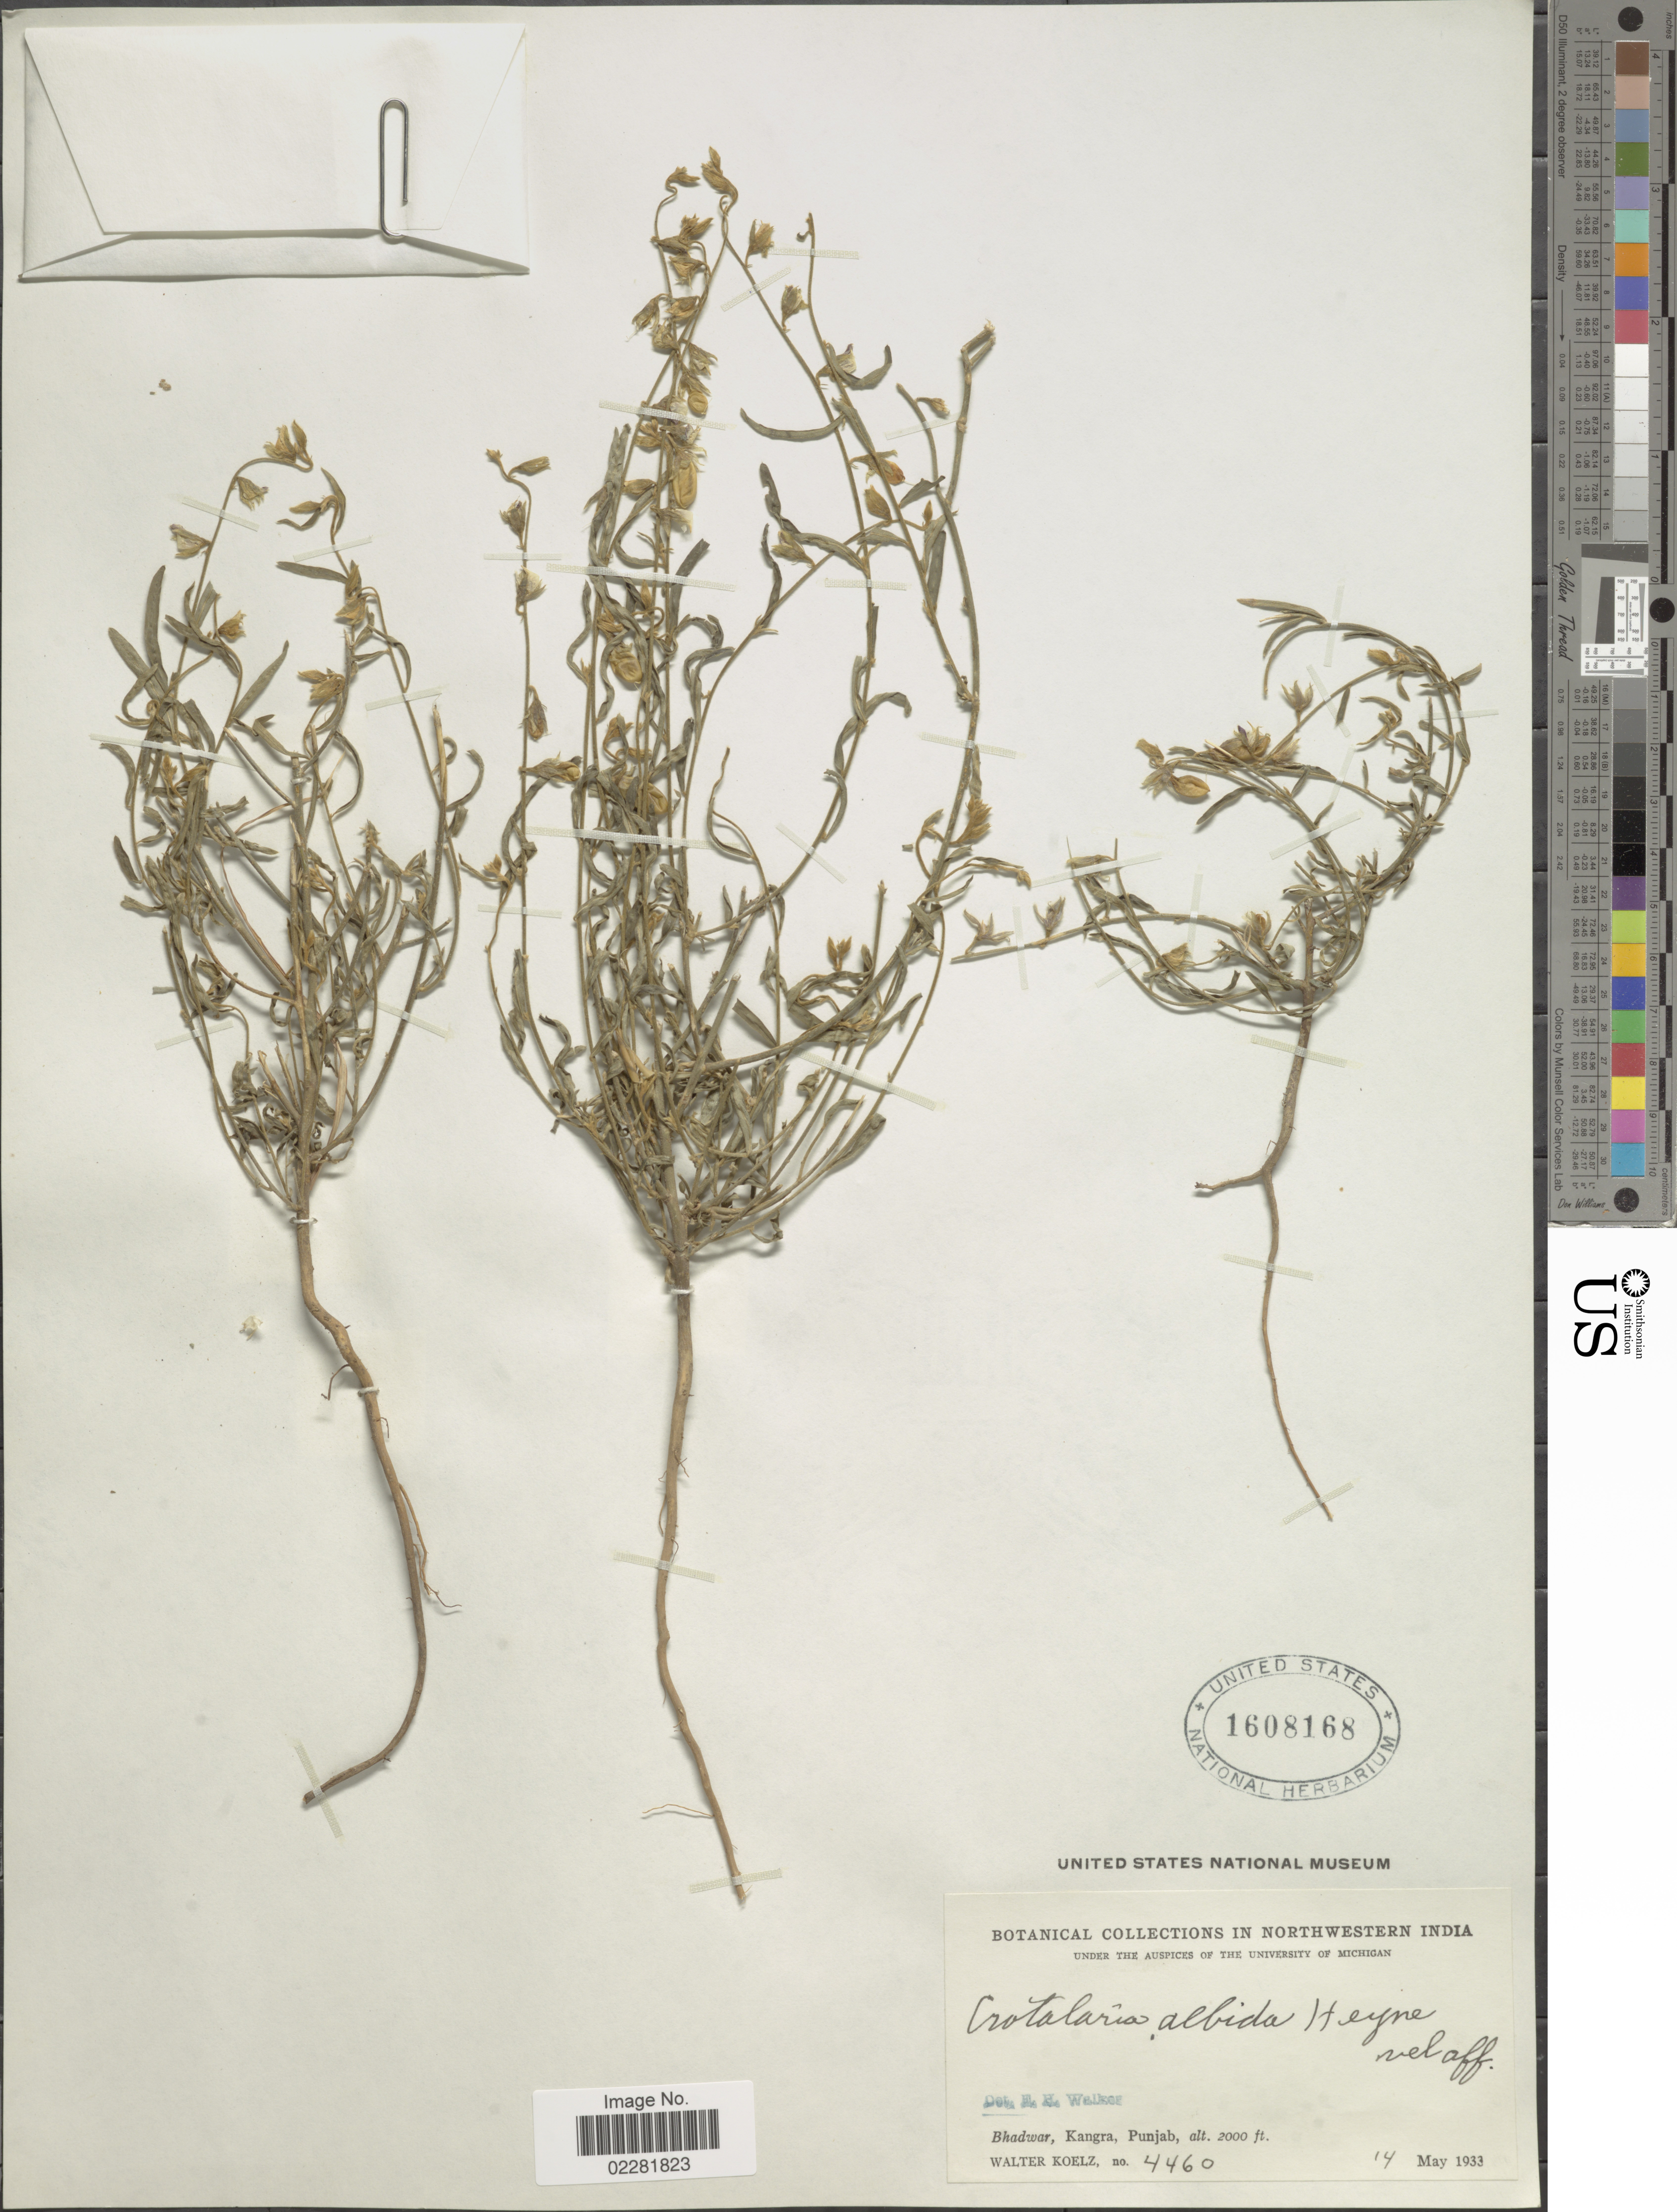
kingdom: Plantae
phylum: Tracheophyta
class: Magnoliopsida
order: Fabales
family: Fabaceae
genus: Crotalaria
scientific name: Crotalaria albida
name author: B. Heyne ex Roth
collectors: W. N. Koelz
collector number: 4460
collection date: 1933-05-14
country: India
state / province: Himachal Pradesh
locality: Northwestern India, Bhadwar, Kangra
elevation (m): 610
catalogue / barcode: US 1608168